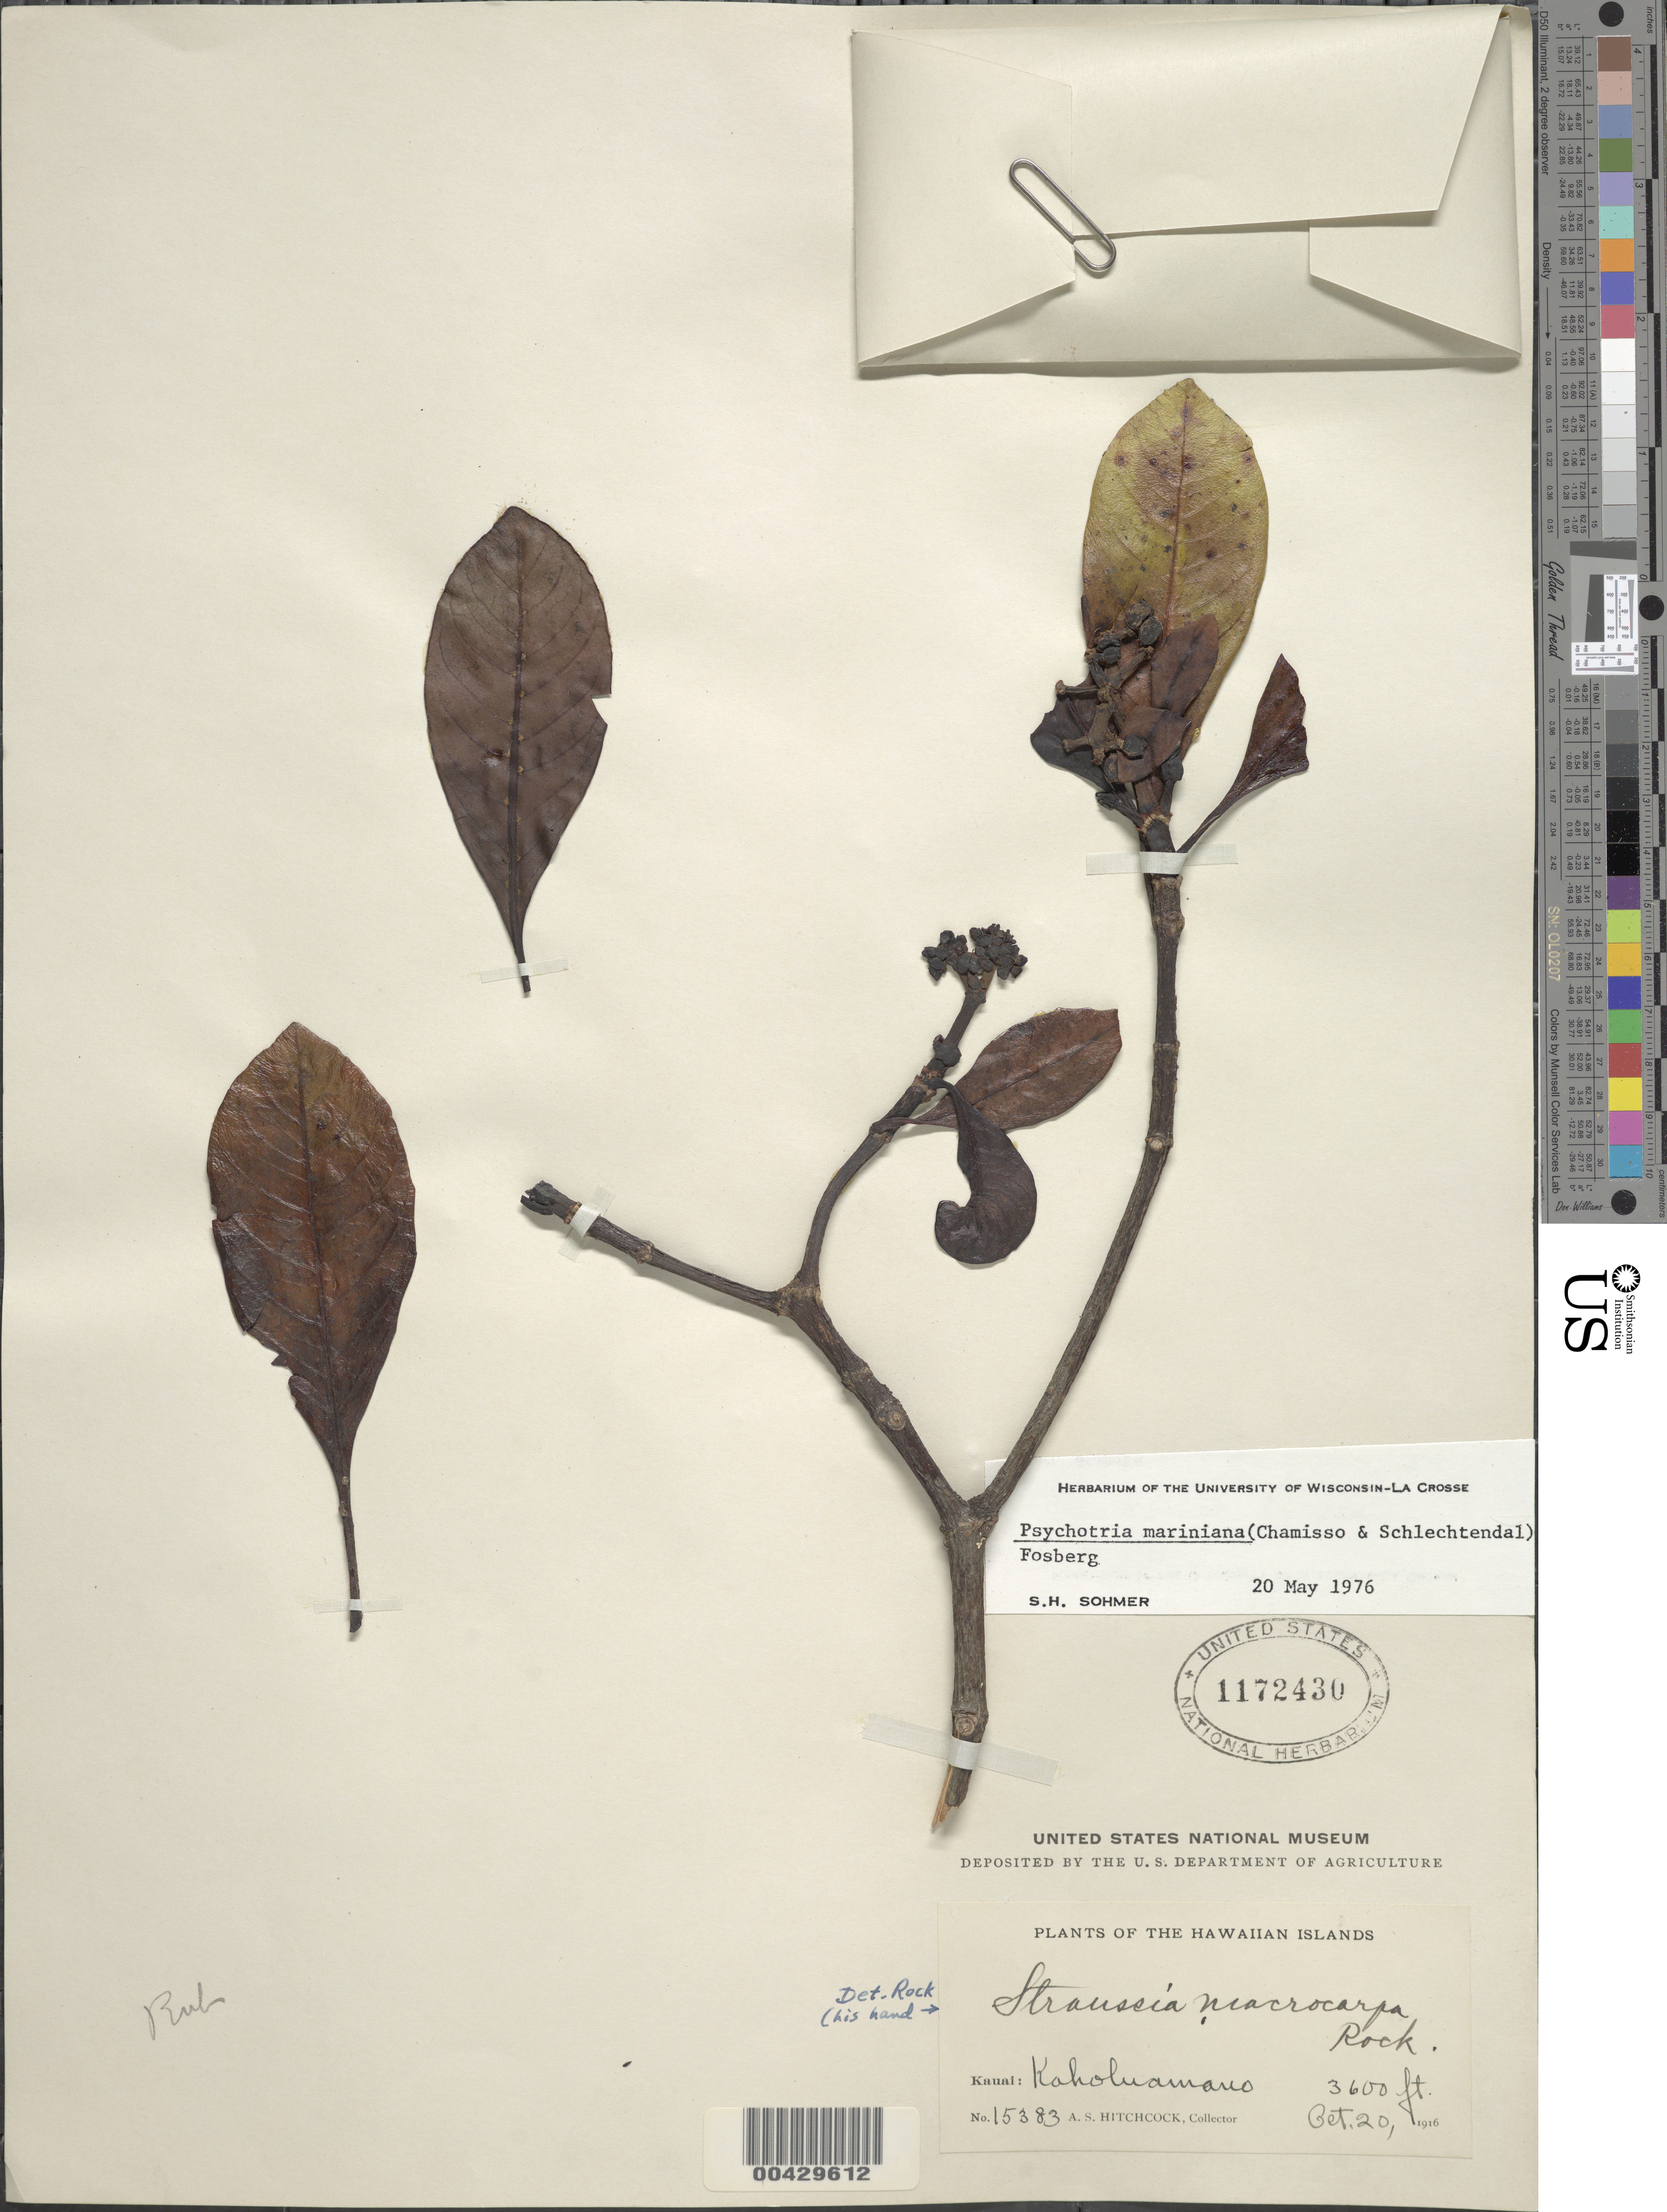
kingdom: Plantae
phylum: Tracheophyta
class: Magnoliopsida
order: Gentianales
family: Rubiaceae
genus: Psychotria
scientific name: Psychotria mariniana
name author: (Cham. & Schltdl.) Fosberg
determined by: Sohmer, S. H.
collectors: A. S. Hitchcock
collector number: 15383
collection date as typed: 20 Oct 1916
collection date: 1916-10-20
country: United States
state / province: Hawaii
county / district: Kauai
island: Kaua'i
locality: Kaholuamano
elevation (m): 1097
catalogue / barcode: US 1172430